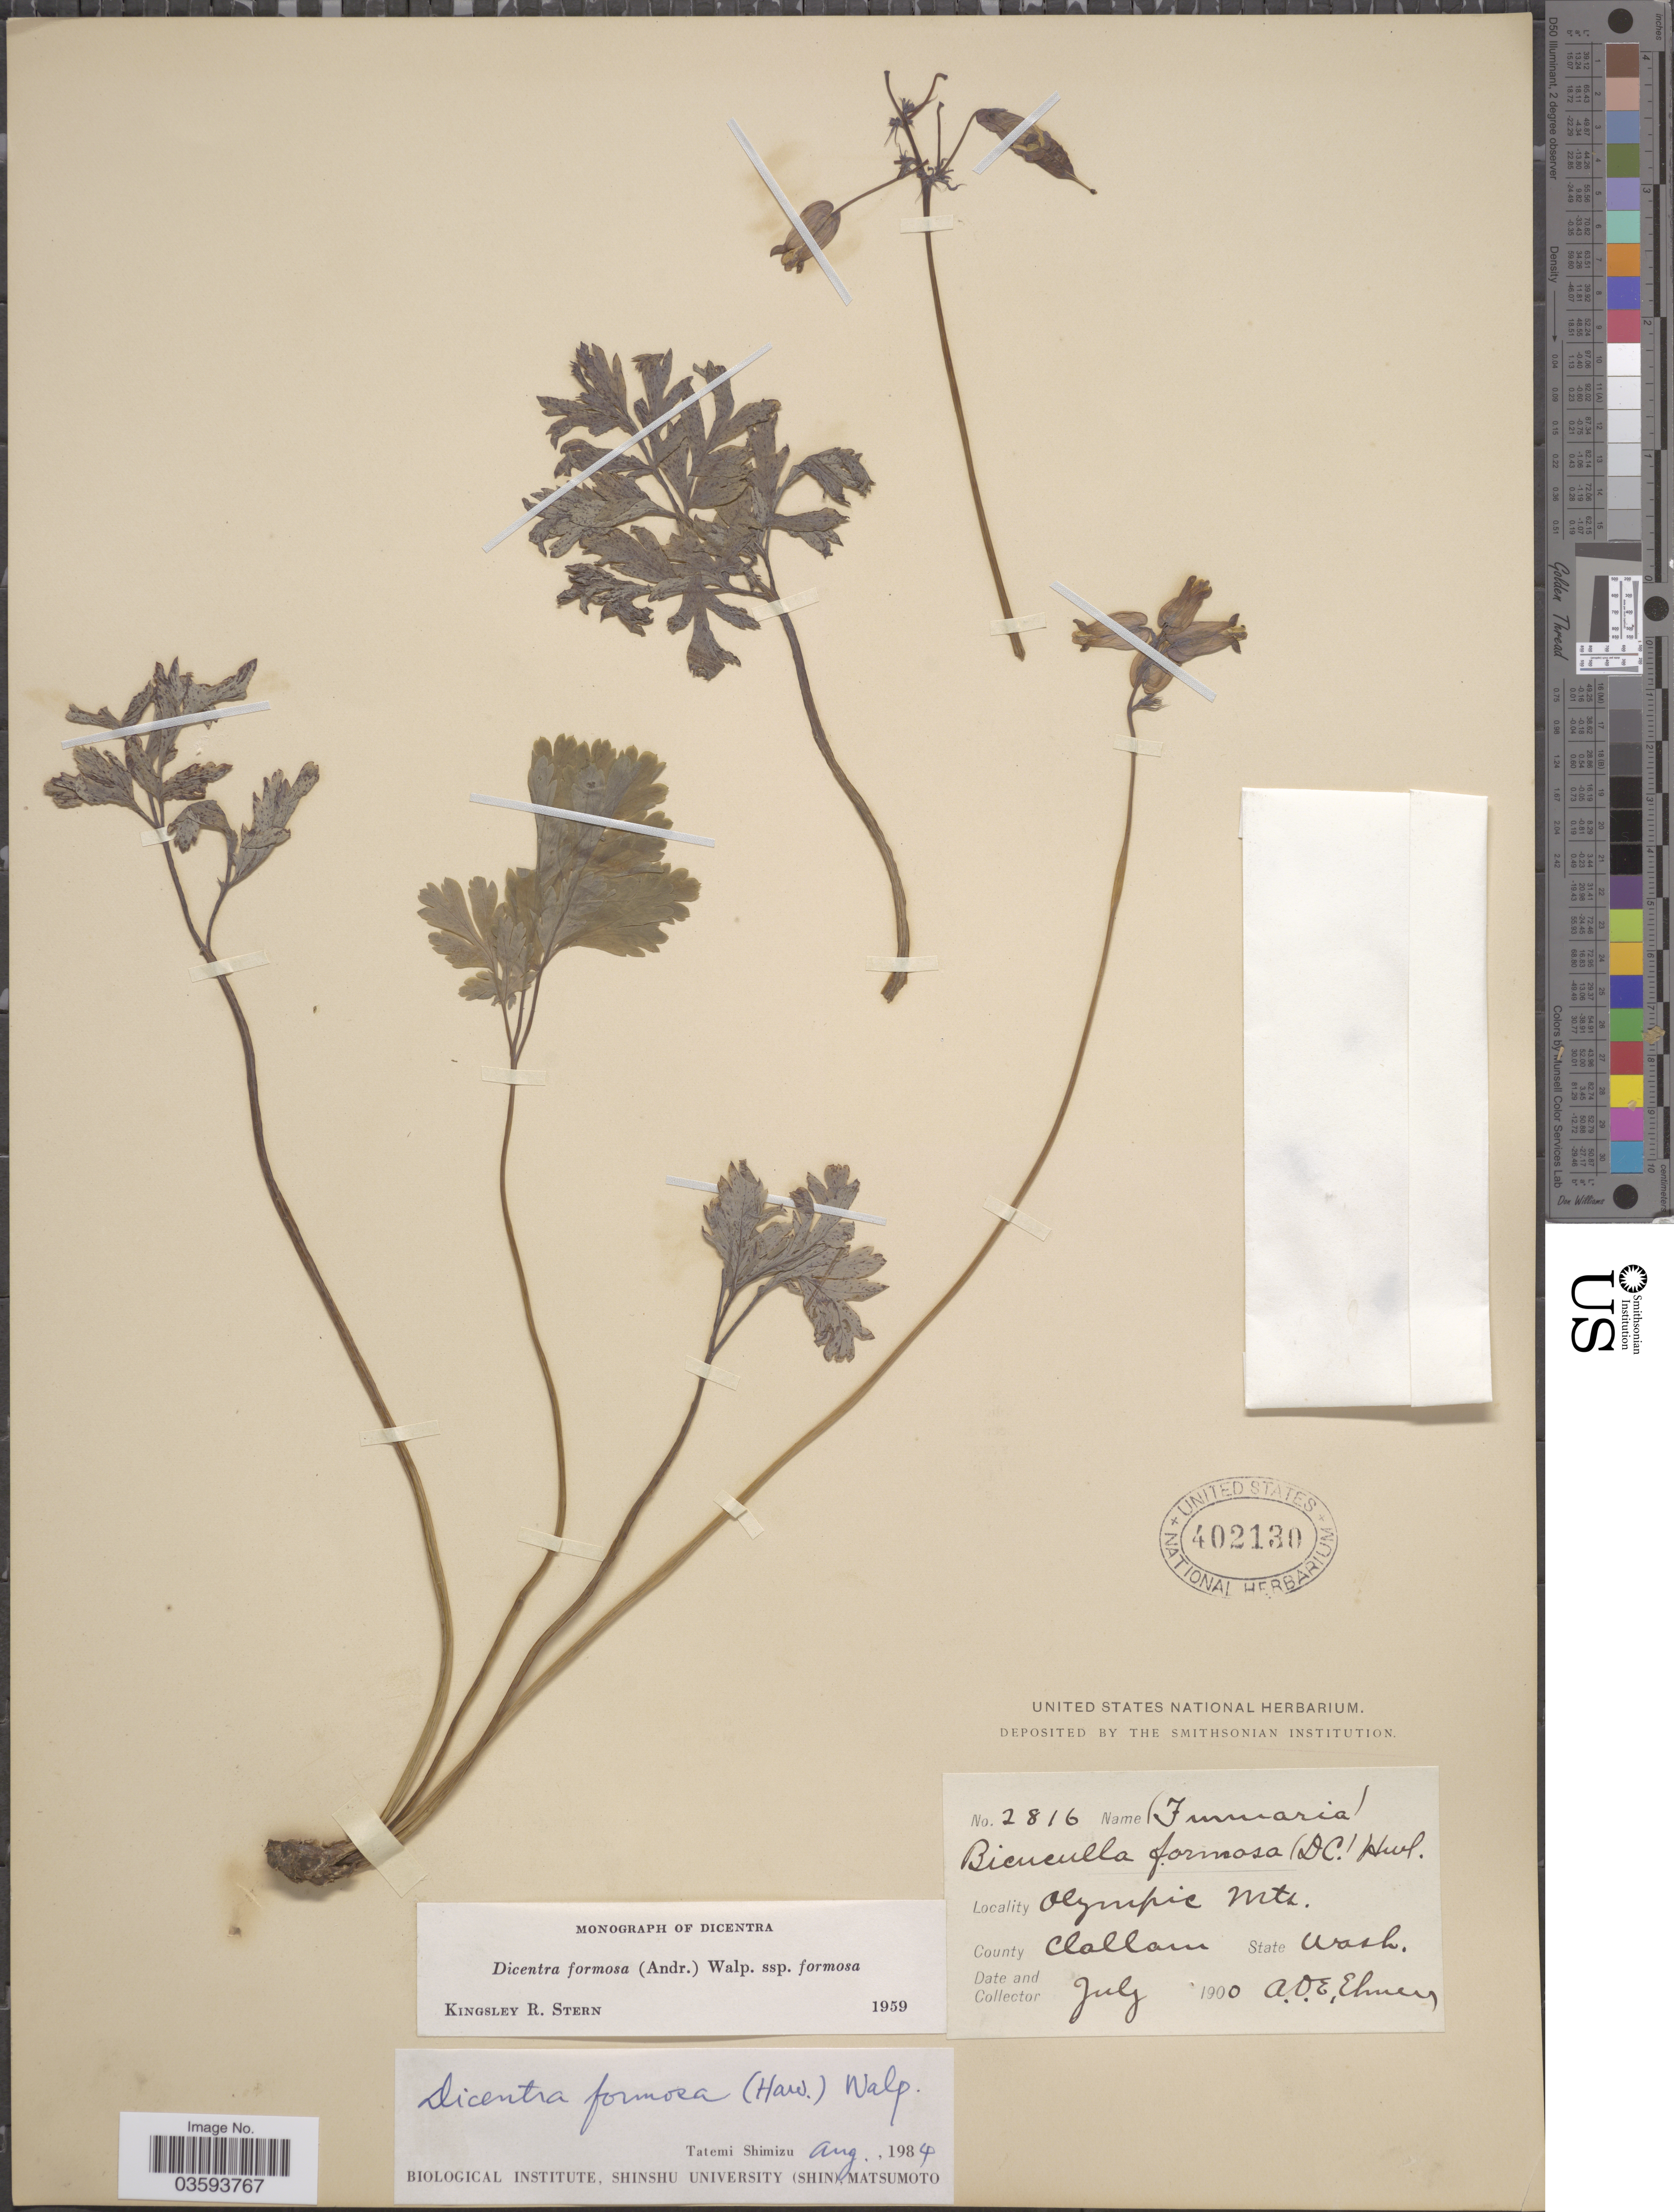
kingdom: Plantae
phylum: Tracheophyta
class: Magnoliopsida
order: Ranunculales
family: Papaveraceae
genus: Dicentra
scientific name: Dicentra formosa subsp. formosa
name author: (Haw.) Walp.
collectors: A. D. E. Elmer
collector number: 2816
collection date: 1900-07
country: United States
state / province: Washington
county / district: Clallam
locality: Olympic Mts. County Clallam.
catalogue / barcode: US 402130